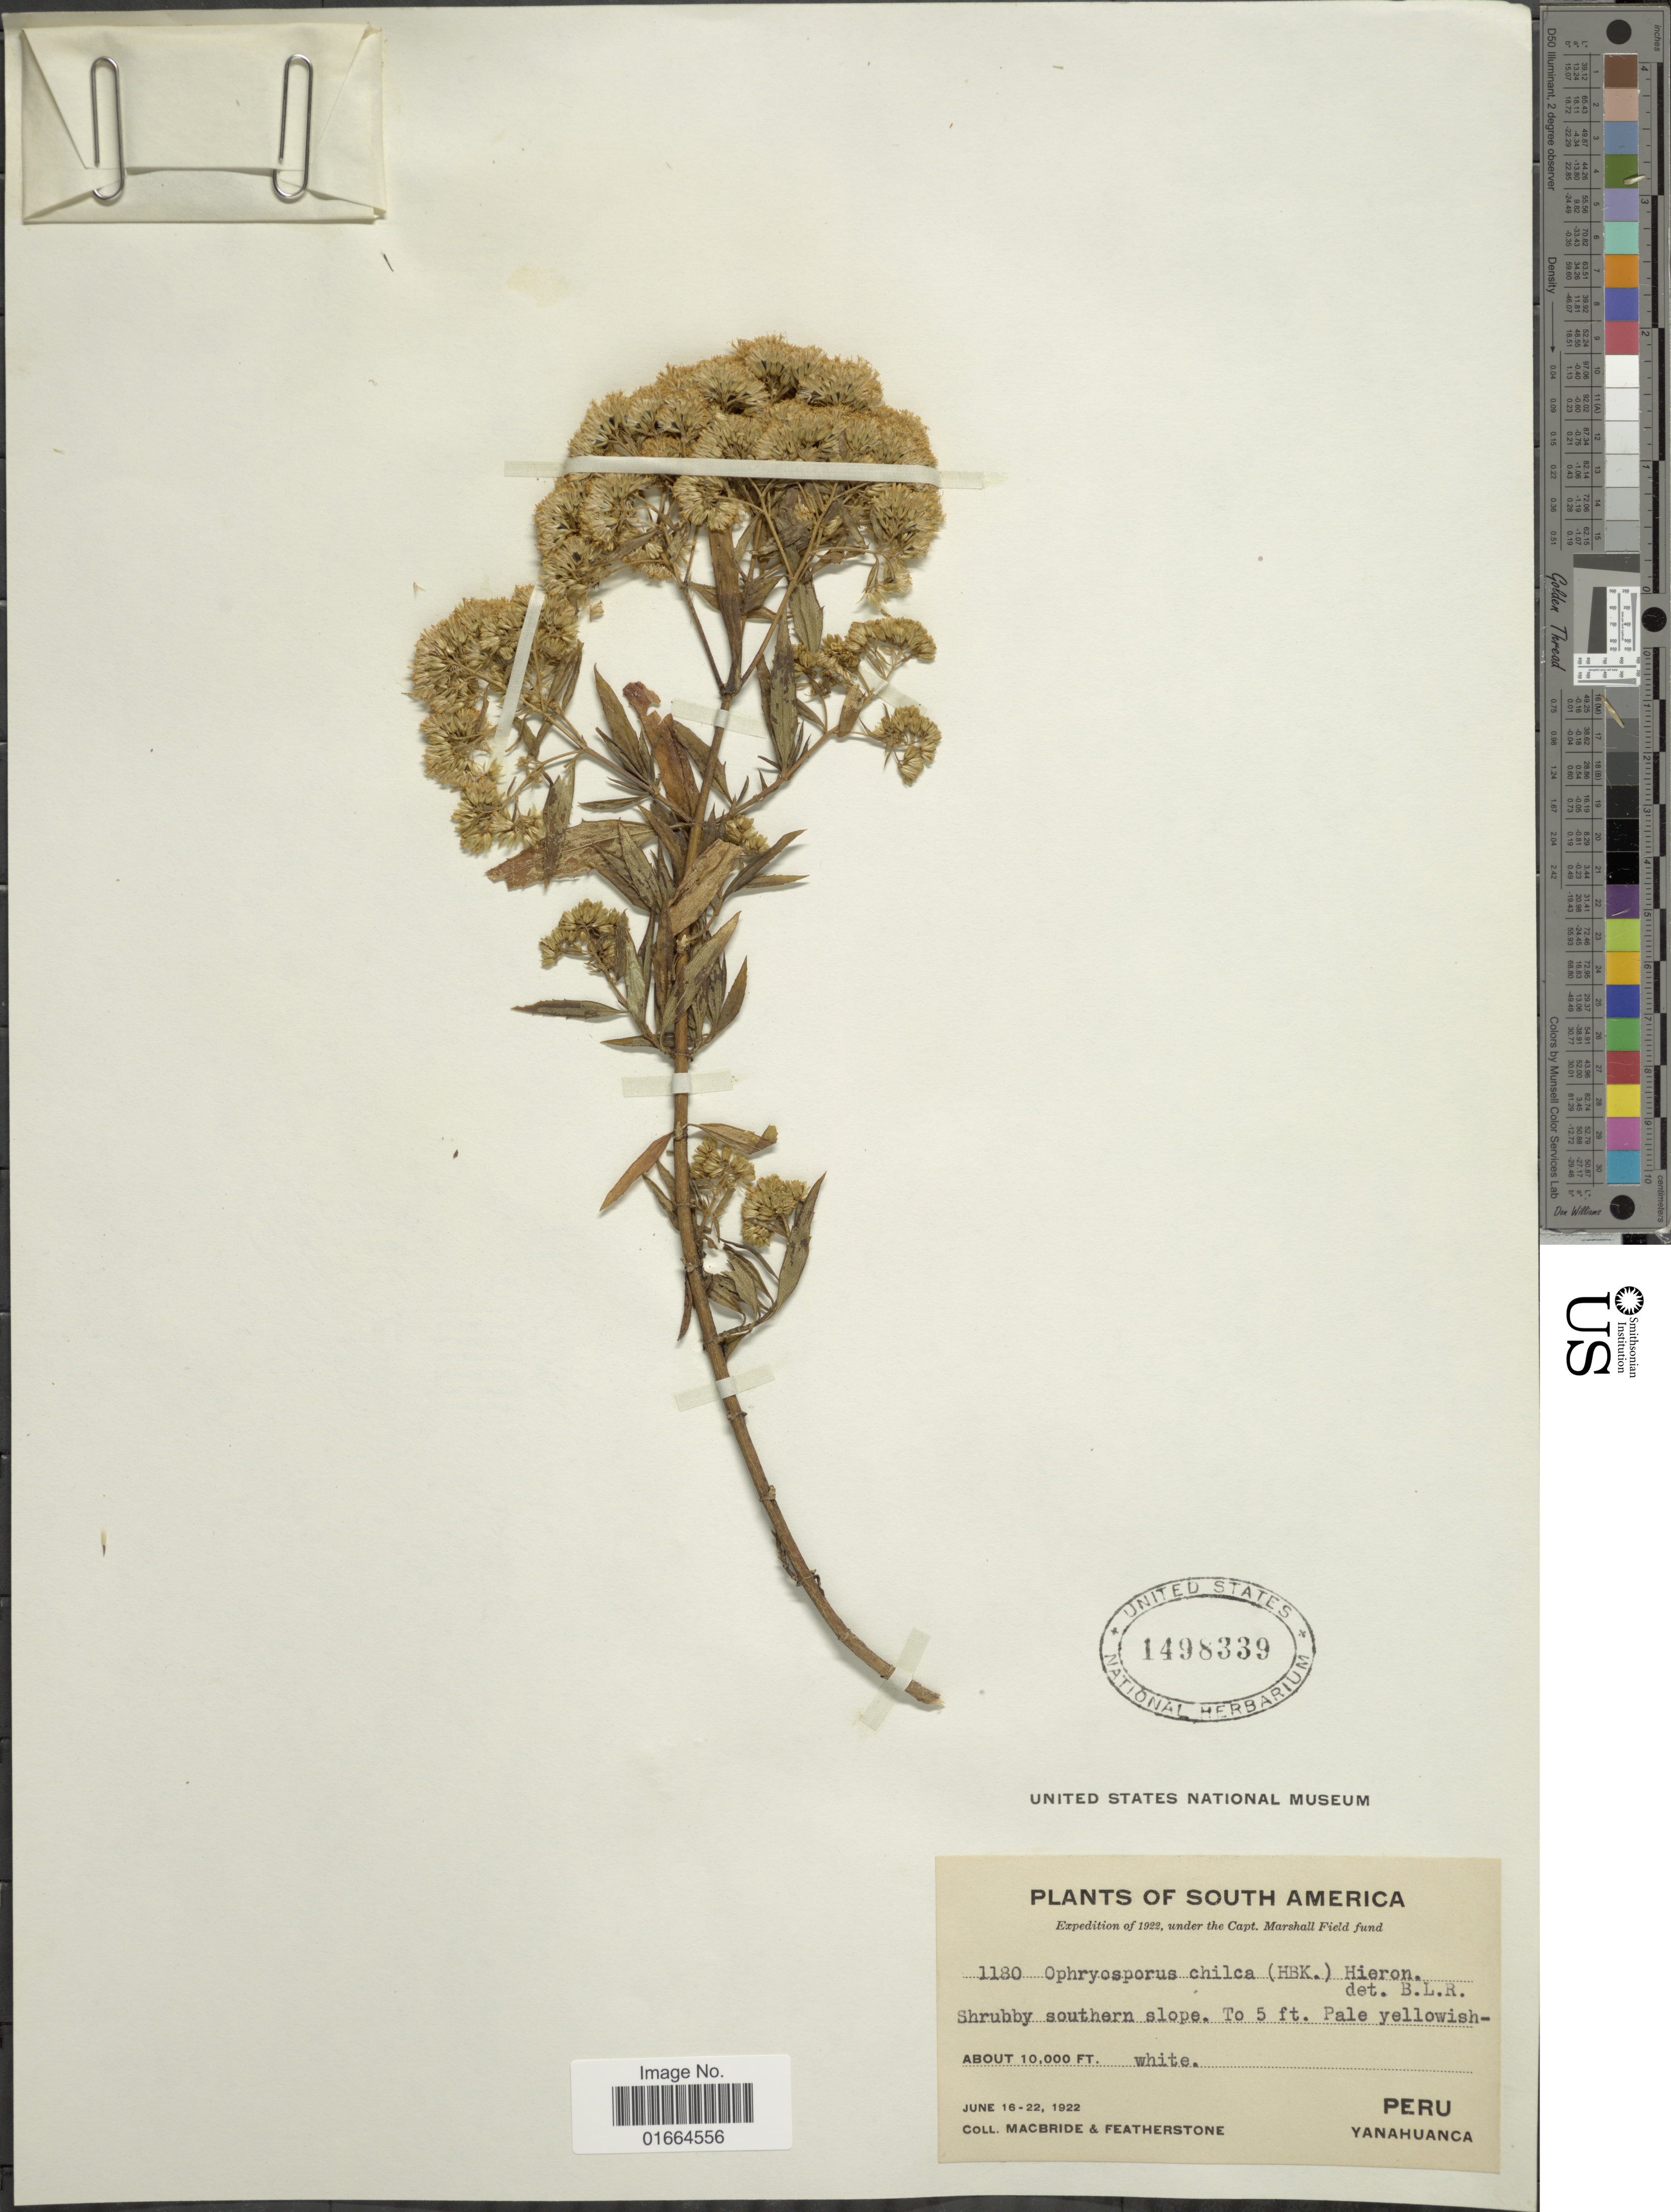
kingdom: Plantae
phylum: Tracheophyta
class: Magnoliopsida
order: Asterales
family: Asteraceae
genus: Ophryosporus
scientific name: Ophryosporus chilca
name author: (Kunth) Hieron.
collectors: Macbride, -- & -. Featherstone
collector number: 1180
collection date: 1922-06-16/1922-06-22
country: Peru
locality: Yanahuanca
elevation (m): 3048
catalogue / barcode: US 1498339